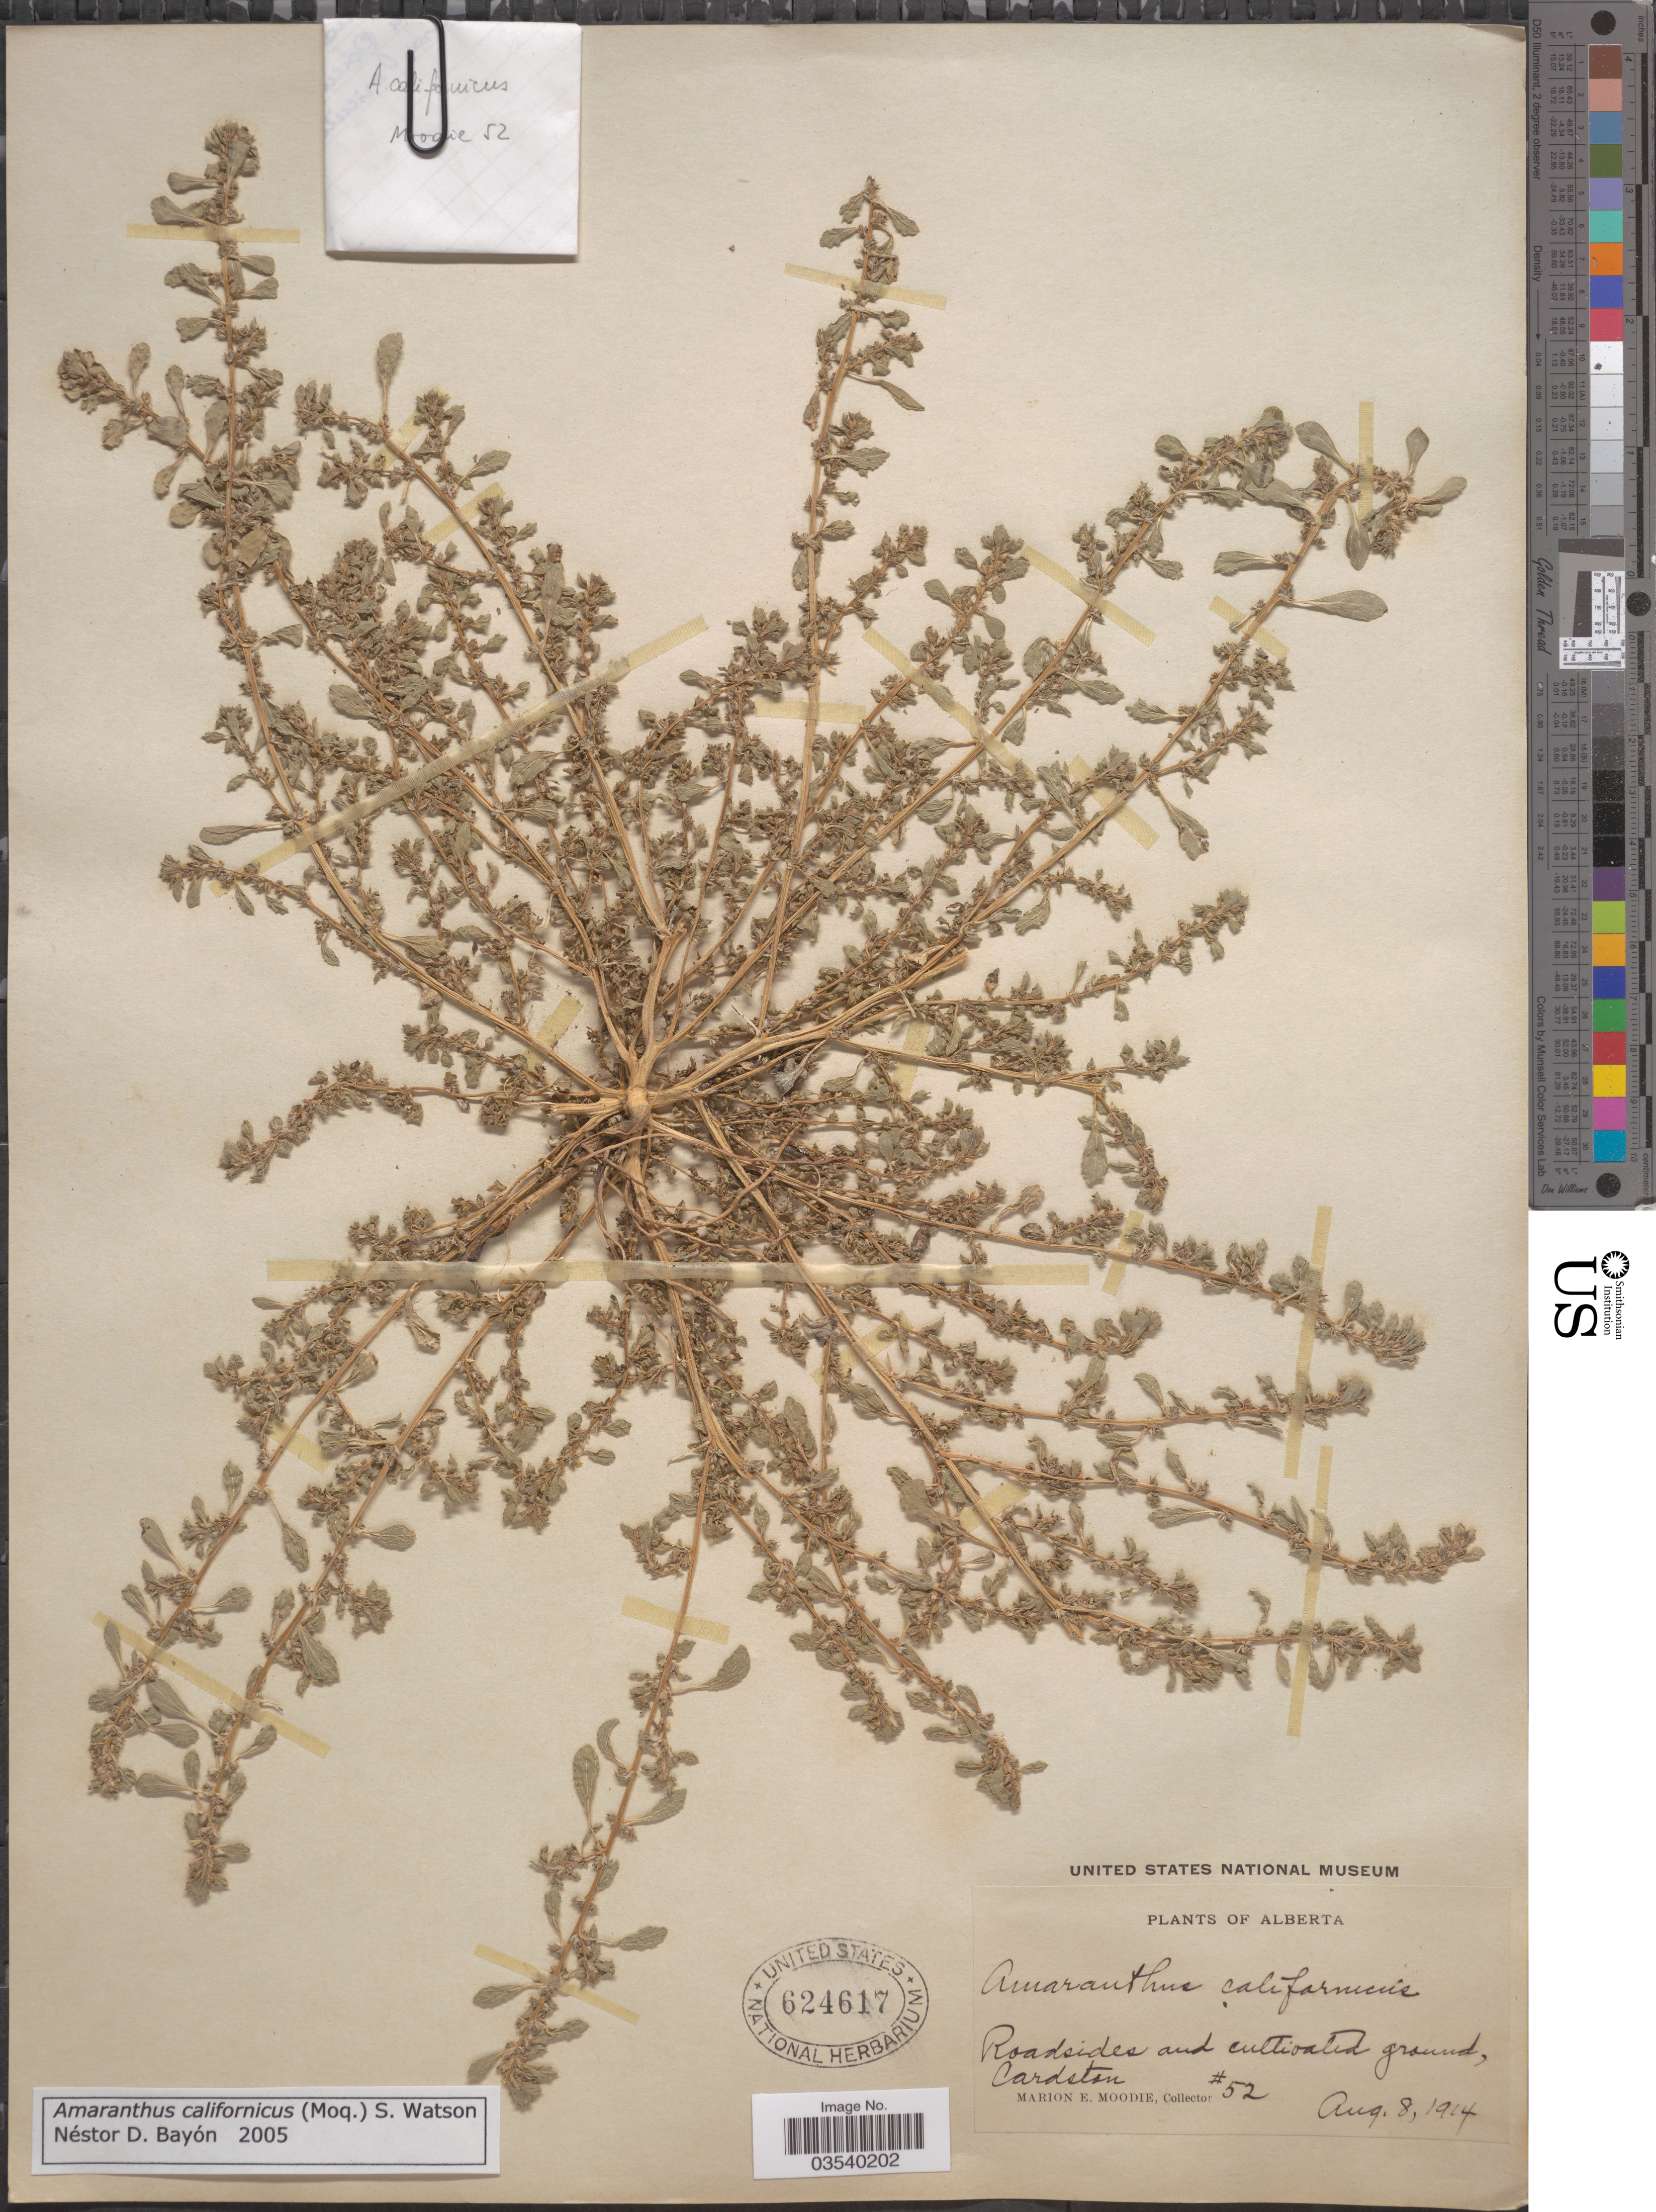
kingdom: Plantae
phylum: Tracheophyta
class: Magnoliopsida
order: Caryophyllales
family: Amaranthaceae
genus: Amaranthus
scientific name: Amaranthus californicus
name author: (Moq.) S. Watson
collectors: M. E. Moodie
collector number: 52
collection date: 1914-08-08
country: Canada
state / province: Alberta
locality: Cardston.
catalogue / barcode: US 624617